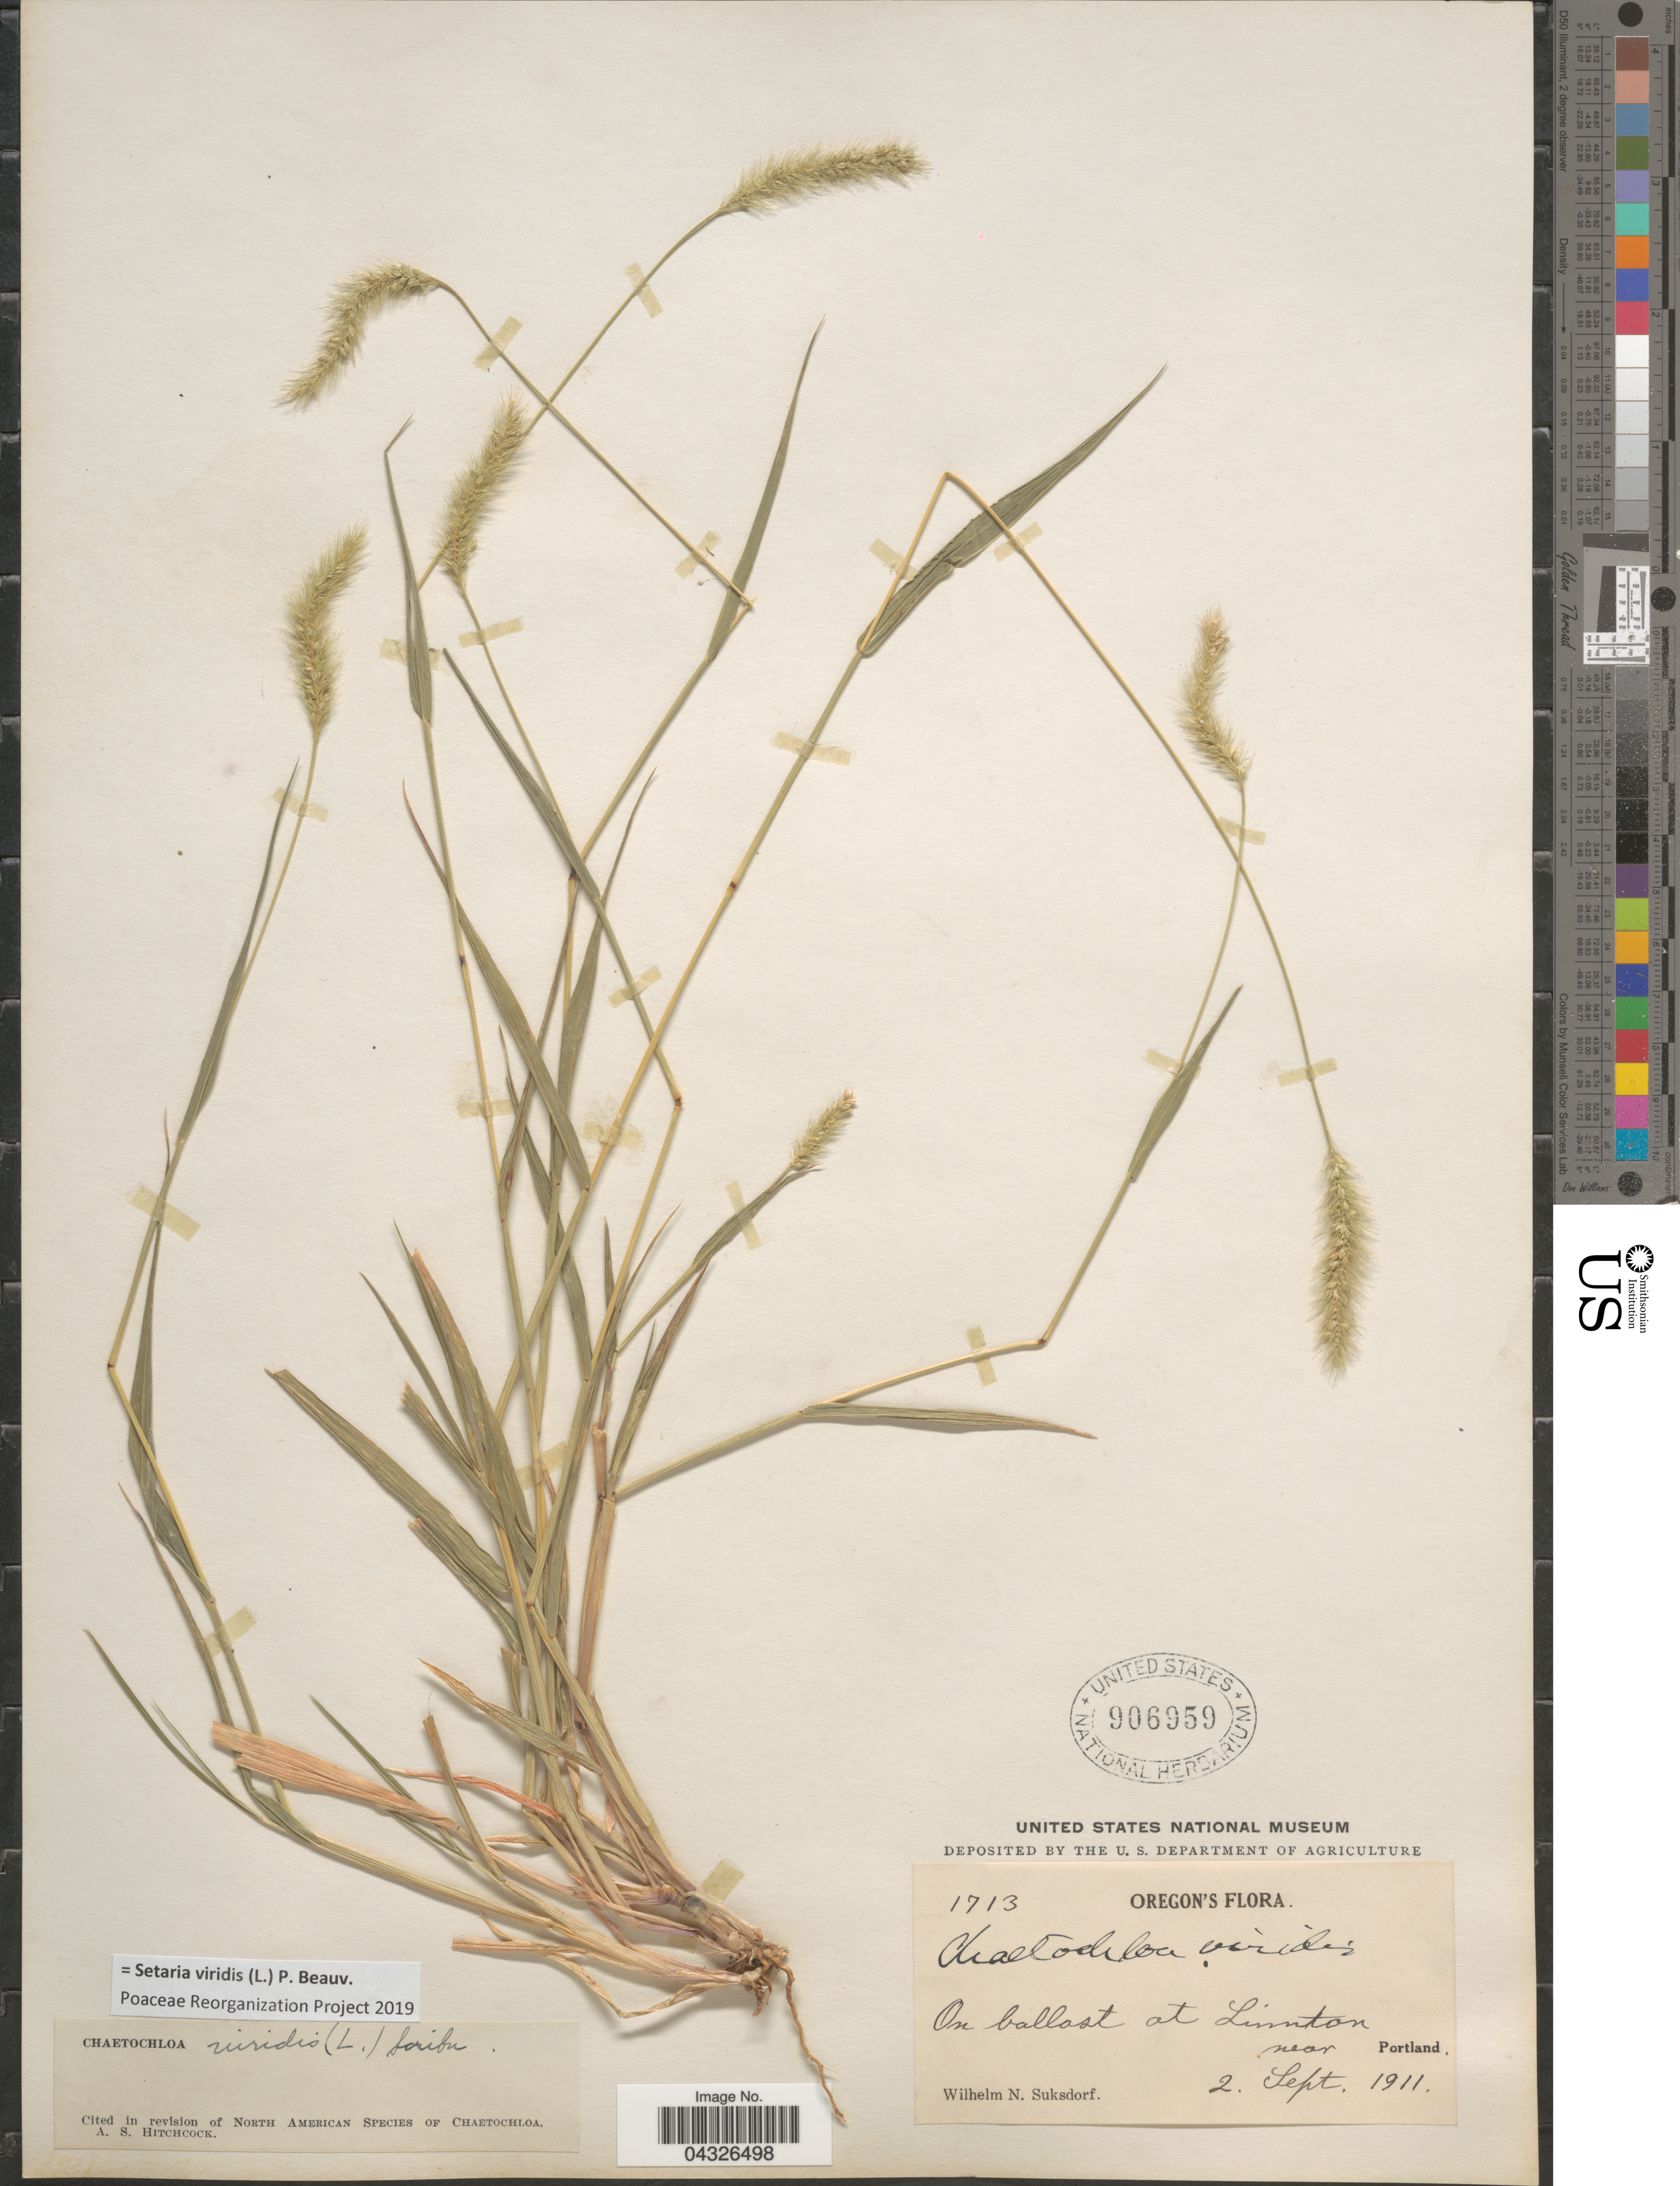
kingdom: Plantae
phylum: Tracheophyta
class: Liliopsida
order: Poales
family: Poaceae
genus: Setaria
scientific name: Setaria viridis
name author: (L.) P. Beauv.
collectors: W. N. Suksdorf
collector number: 1713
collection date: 1911-09-02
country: United States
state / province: Oregon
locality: On ballast at Linnton near Portland.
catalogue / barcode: US 906959